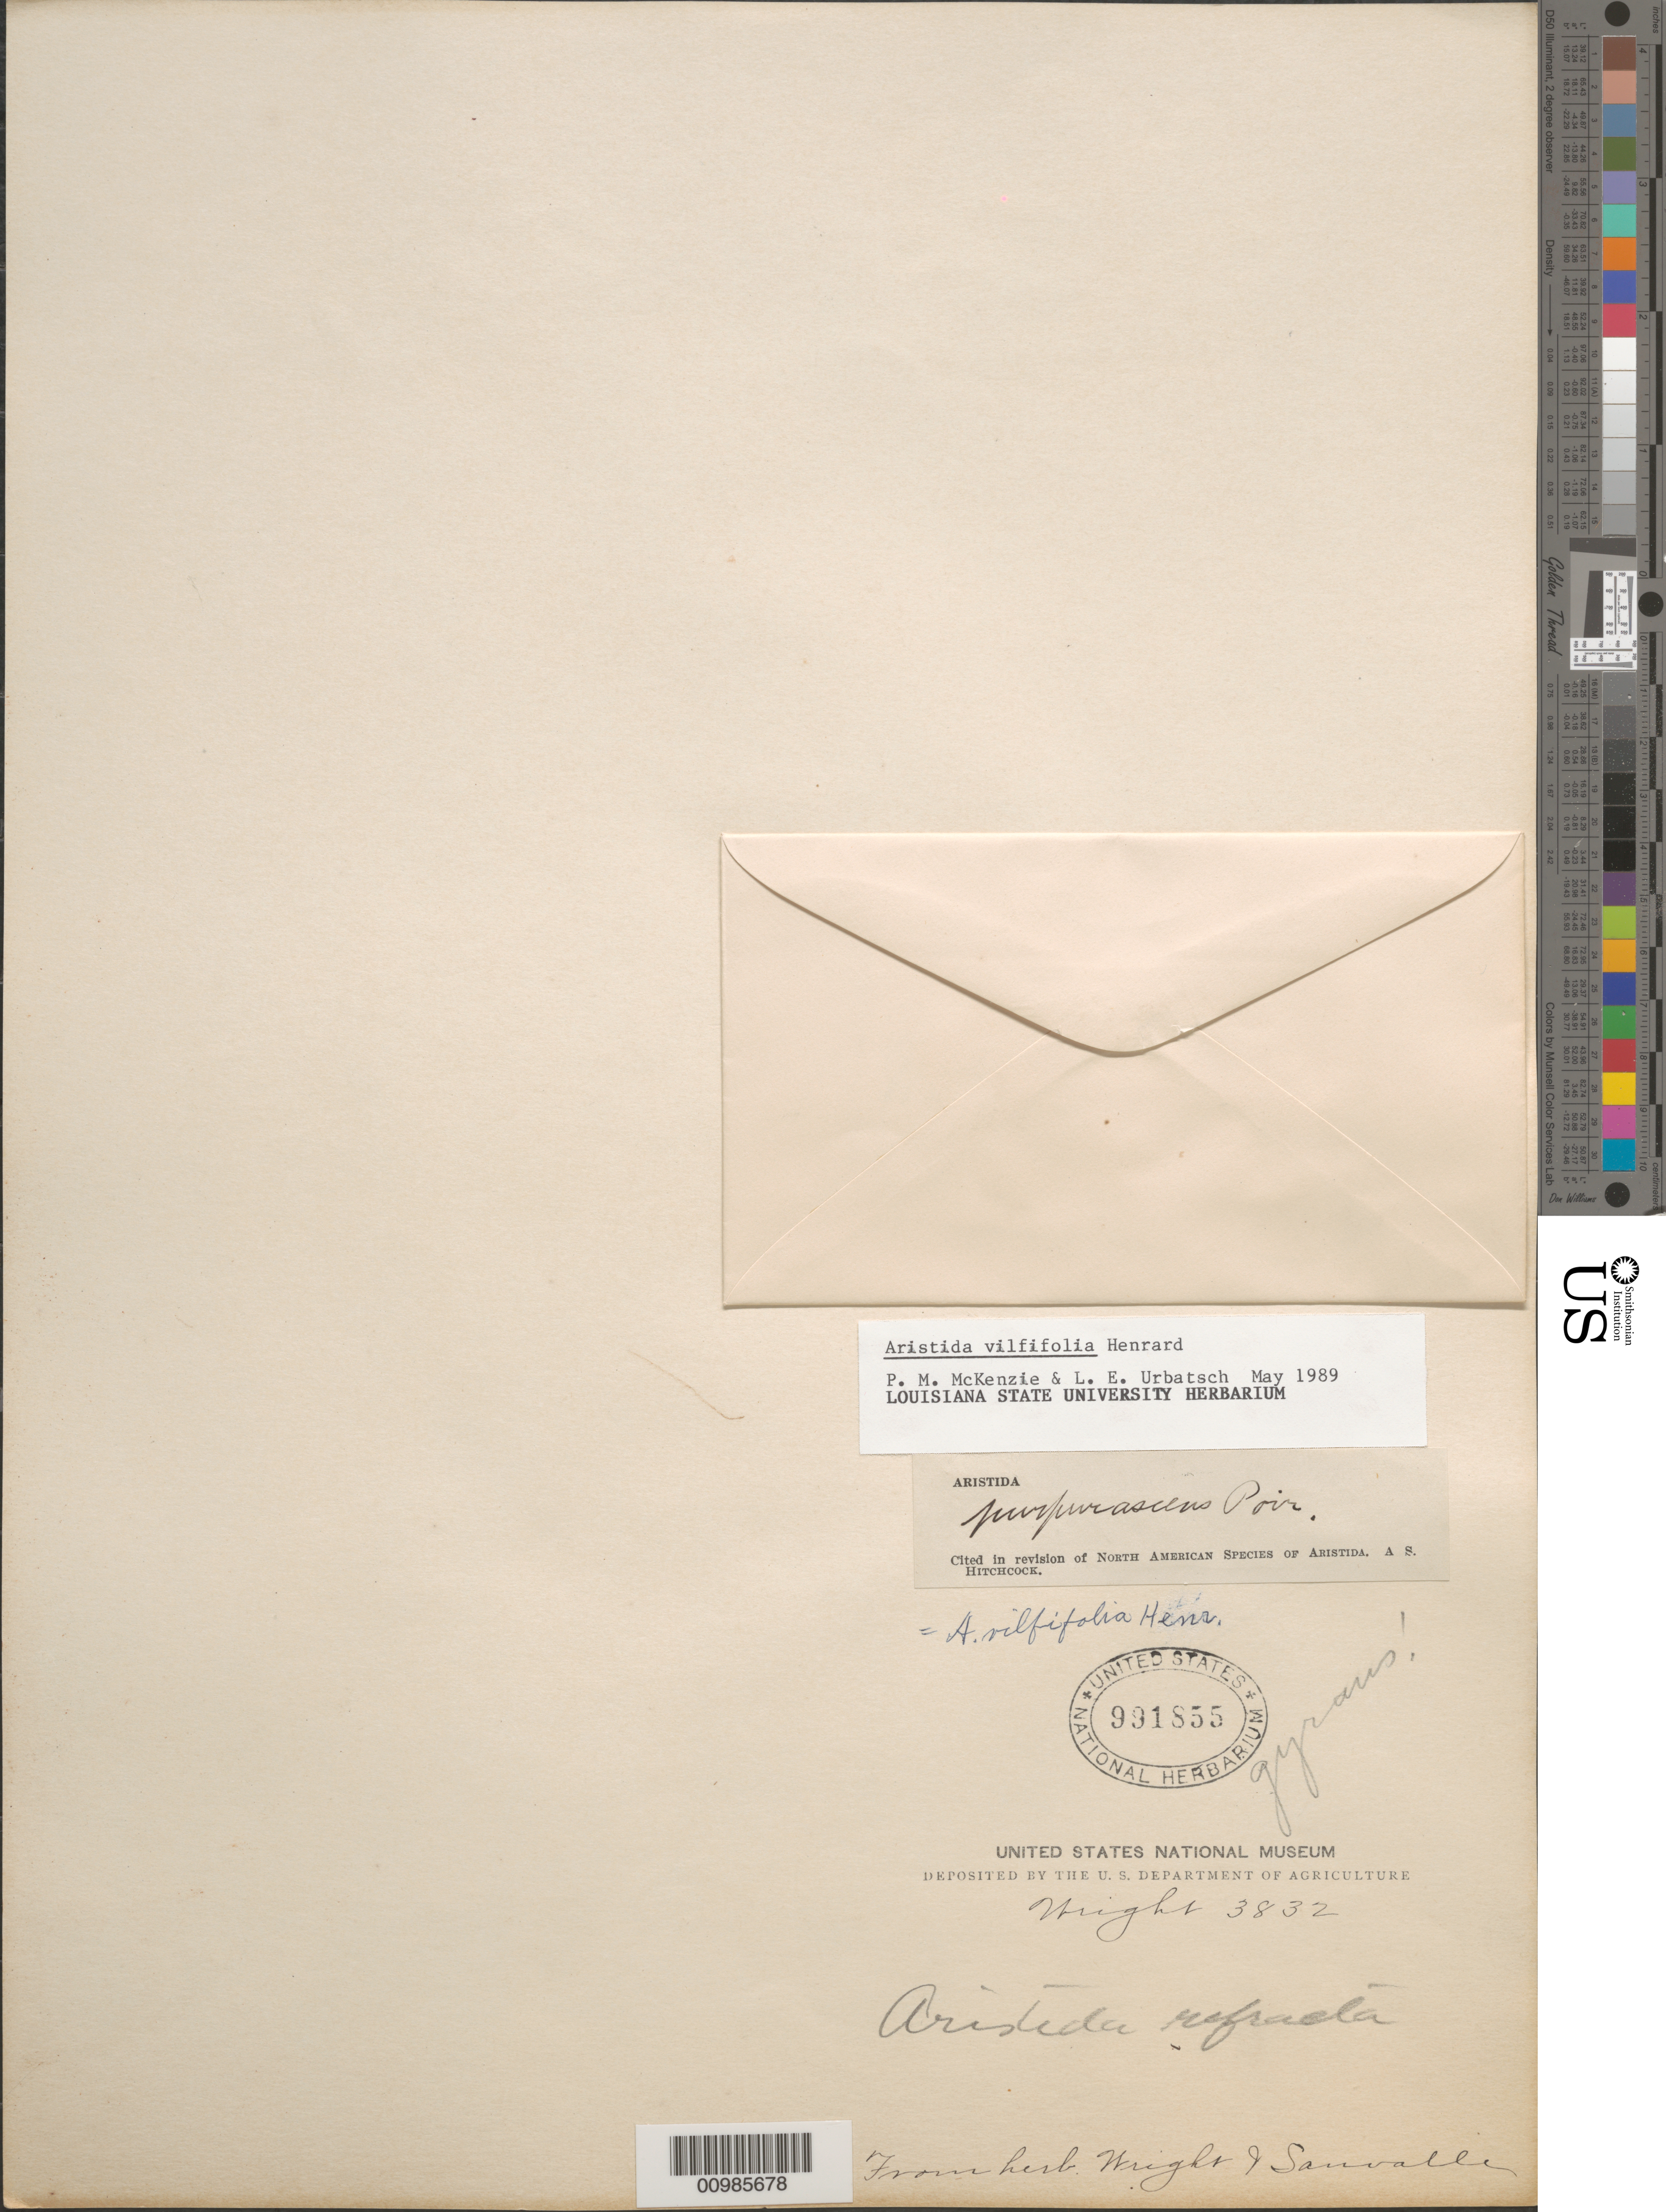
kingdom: Plantae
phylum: Tracheophyta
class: Liliopsida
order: Poales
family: Poaceae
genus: Aristida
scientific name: Aristida vilfifolia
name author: Henr.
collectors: C. Wright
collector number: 3832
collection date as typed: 1800 to 1899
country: Cuba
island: Cuba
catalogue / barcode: US 991855